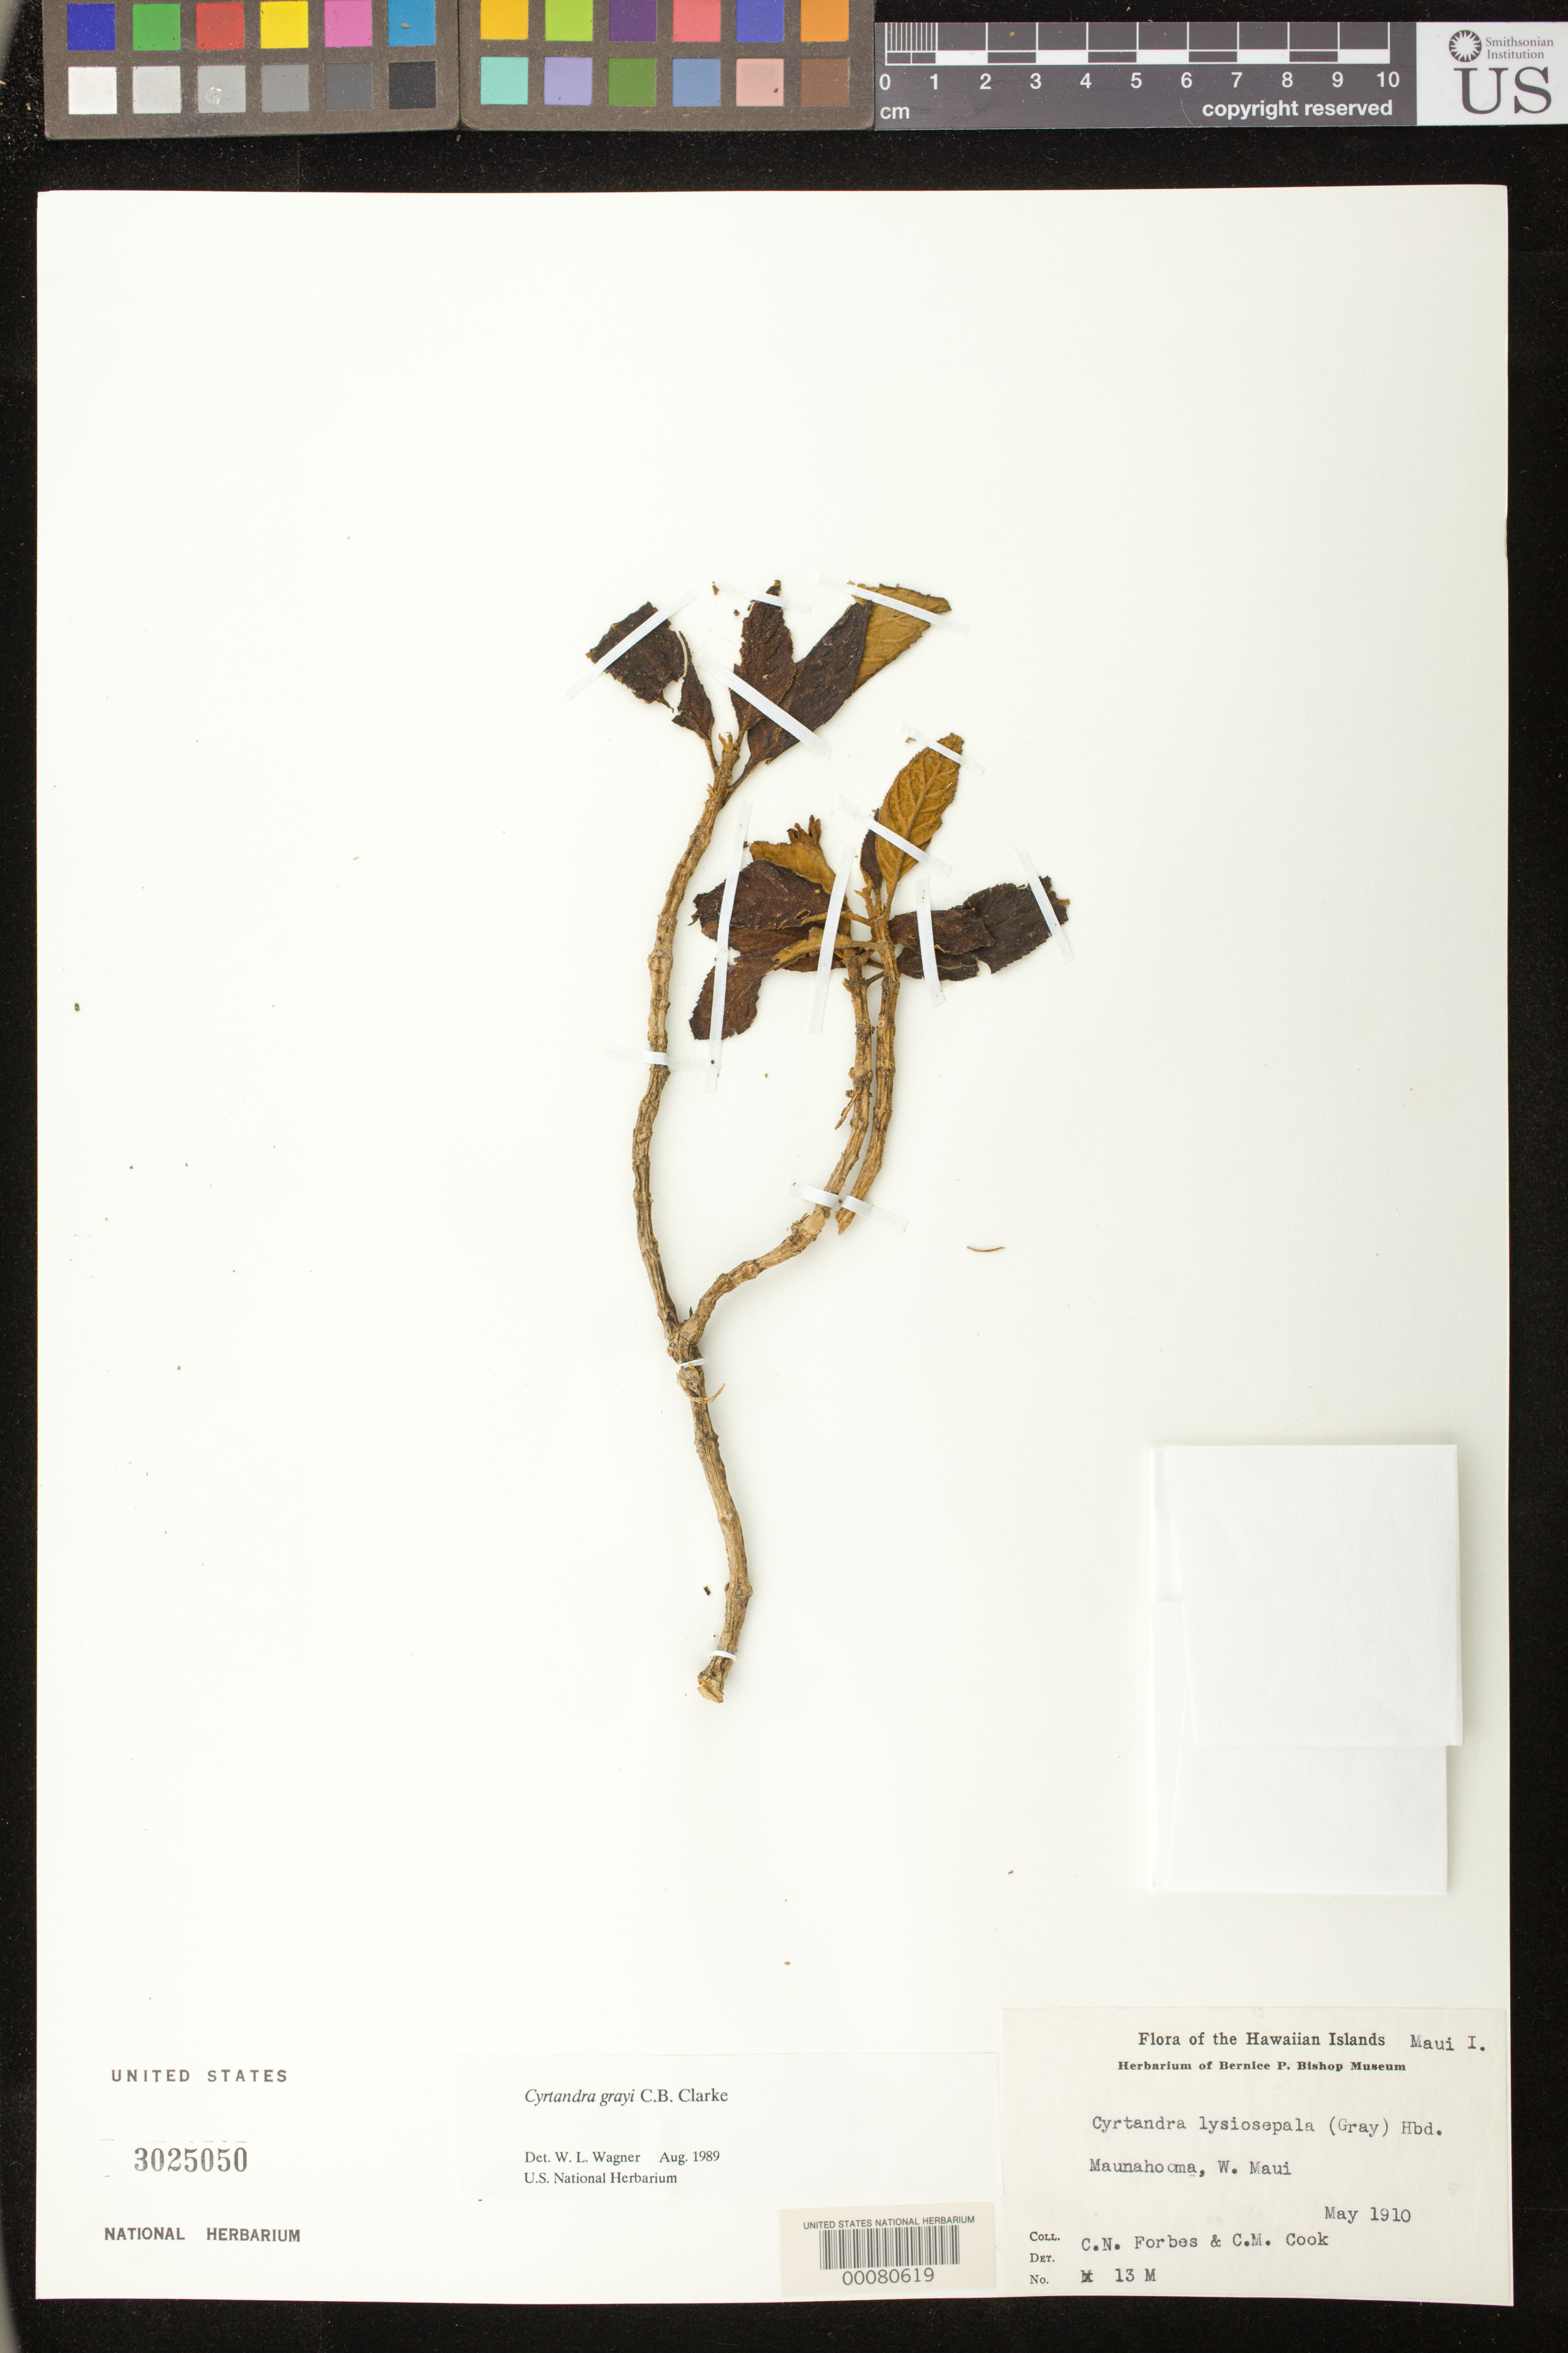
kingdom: Plantae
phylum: Tracheophyta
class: Magnoliopsida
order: Lamiales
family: Gesneriaceae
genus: Cyrtandra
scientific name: Cyrtandra grayi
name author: C.B. Clarke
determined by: Wagner, W. L., (BOT), Smithsonian Institution - National Museum of Natural History (UNITED STATES)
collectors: C. N. Forbes & C. M. Cook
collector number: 13.M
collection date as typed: May 1910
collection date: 1910-05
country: United States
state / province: Hawaii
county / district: Maui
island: Maui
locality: Maunahooma, W Maui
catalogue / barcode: US 3025050